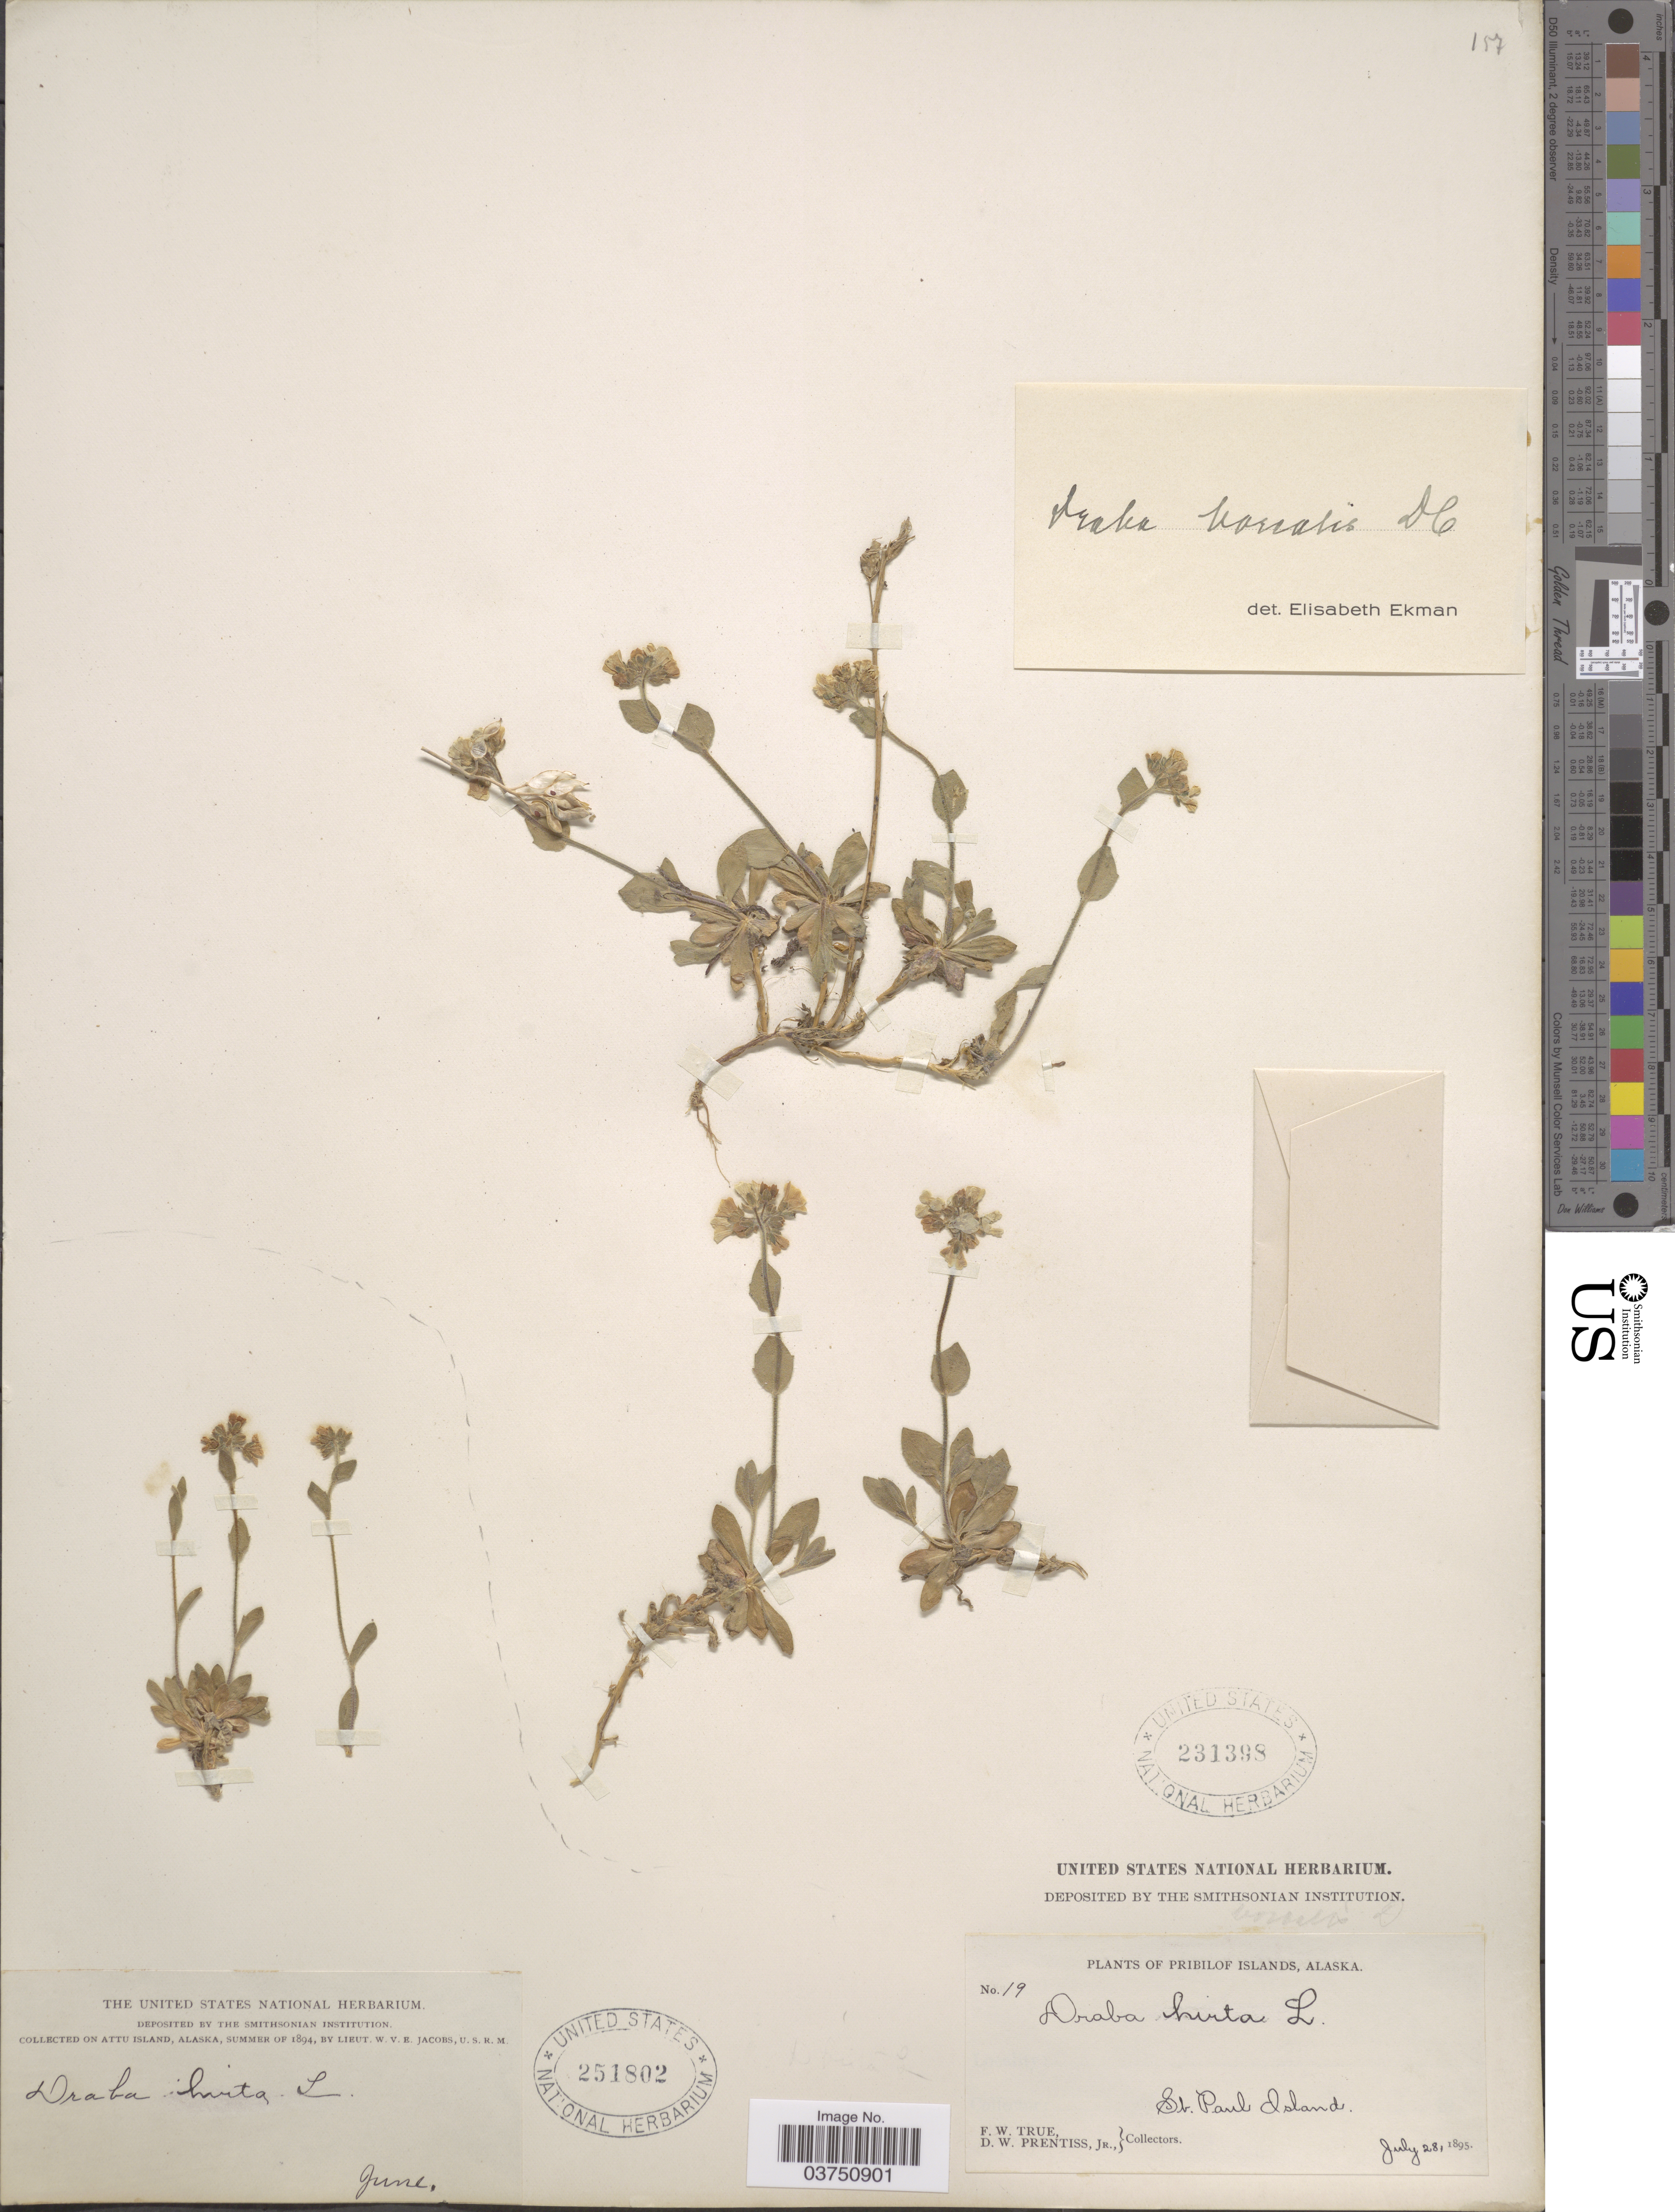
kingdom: Plantae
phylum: Tracheophyta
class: Magnoliopsida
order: Brassicales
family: Brassicaceae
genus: Draba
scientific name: Draba borealis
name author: DC.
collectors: F. True & D. Prentiss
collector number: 19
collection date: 1895-07-28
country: United States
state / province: Alaska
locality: Pribilof Islands. St. Paul Island.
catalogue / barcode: US 231398